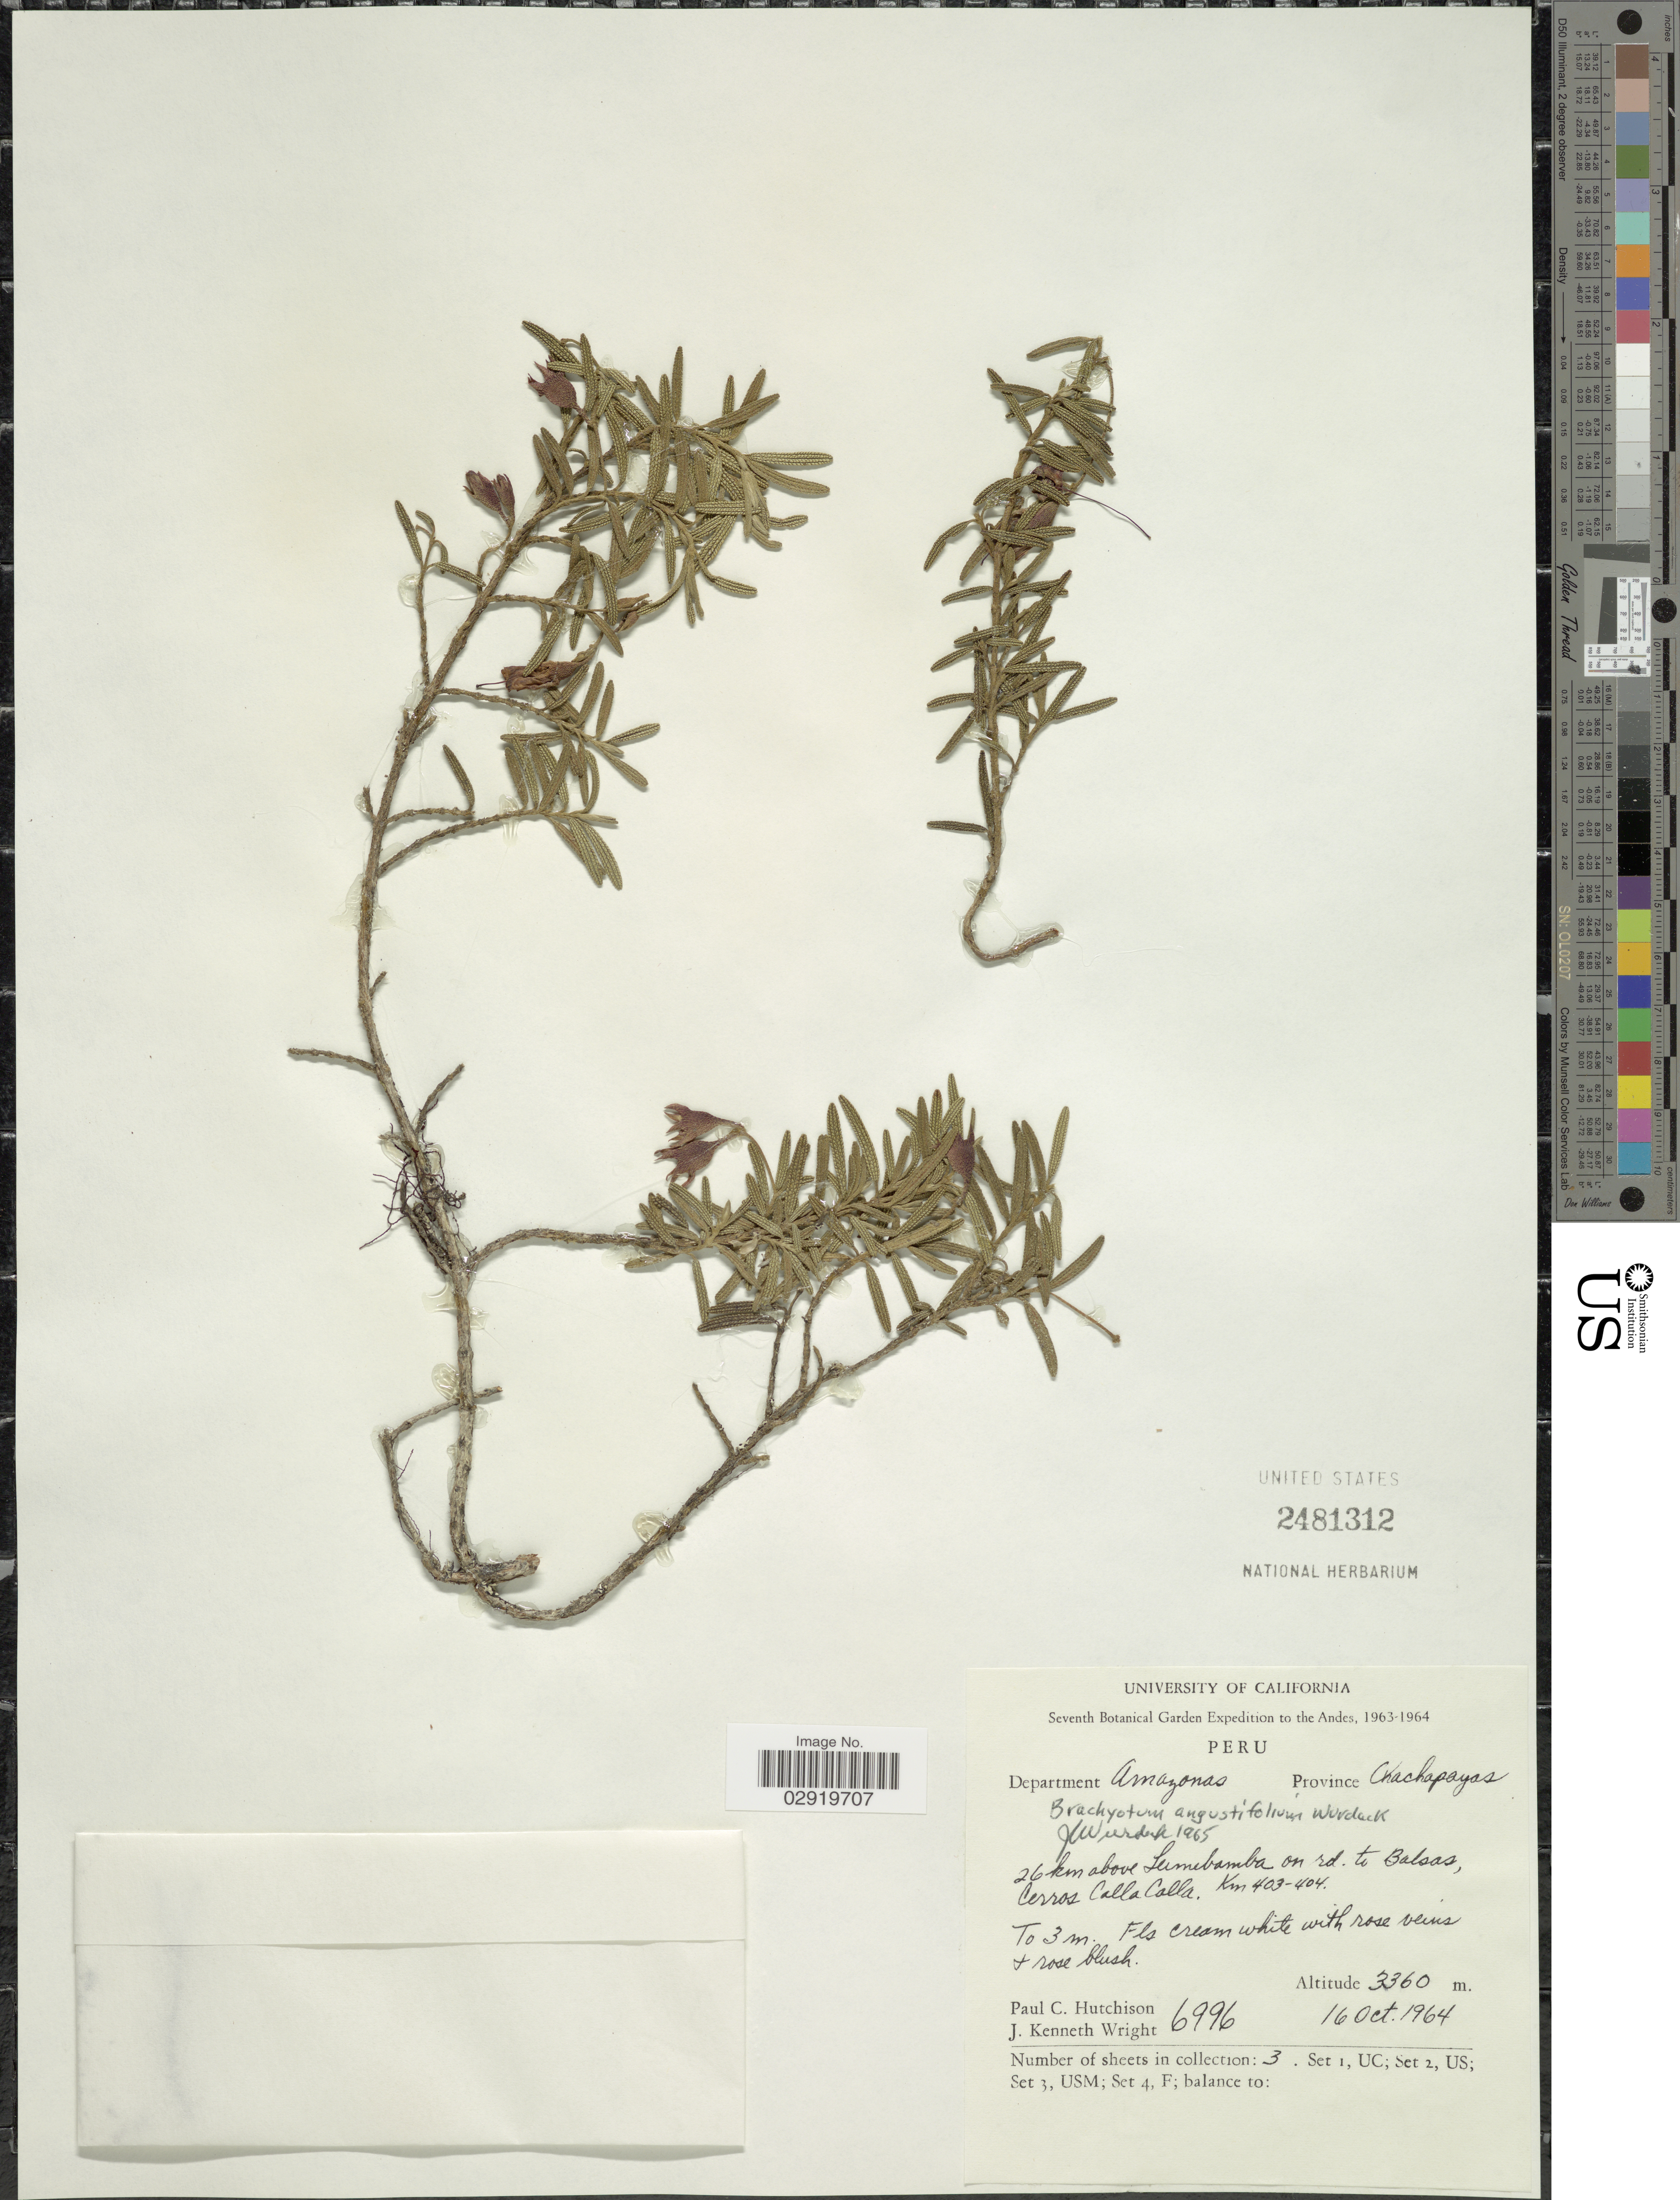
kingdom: Plantae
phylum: Tracheophyta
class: Magnoliopsida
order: Myrtales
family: Melastomataceae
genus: Brachyotum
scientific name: Brachyotum angustifolium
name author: Wurdack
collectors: P. C. Hutchison & J. K. Wright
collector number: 6996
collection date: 1964-10-16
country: Peru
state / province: Amazonas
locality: Andes. Department Amazonas. Province Chachapoyas. 26 km above Leimebamba on rd. to Balsas, Cerros Calla Calla. Km 403-404.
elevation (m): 3360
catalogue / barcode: US 2481312